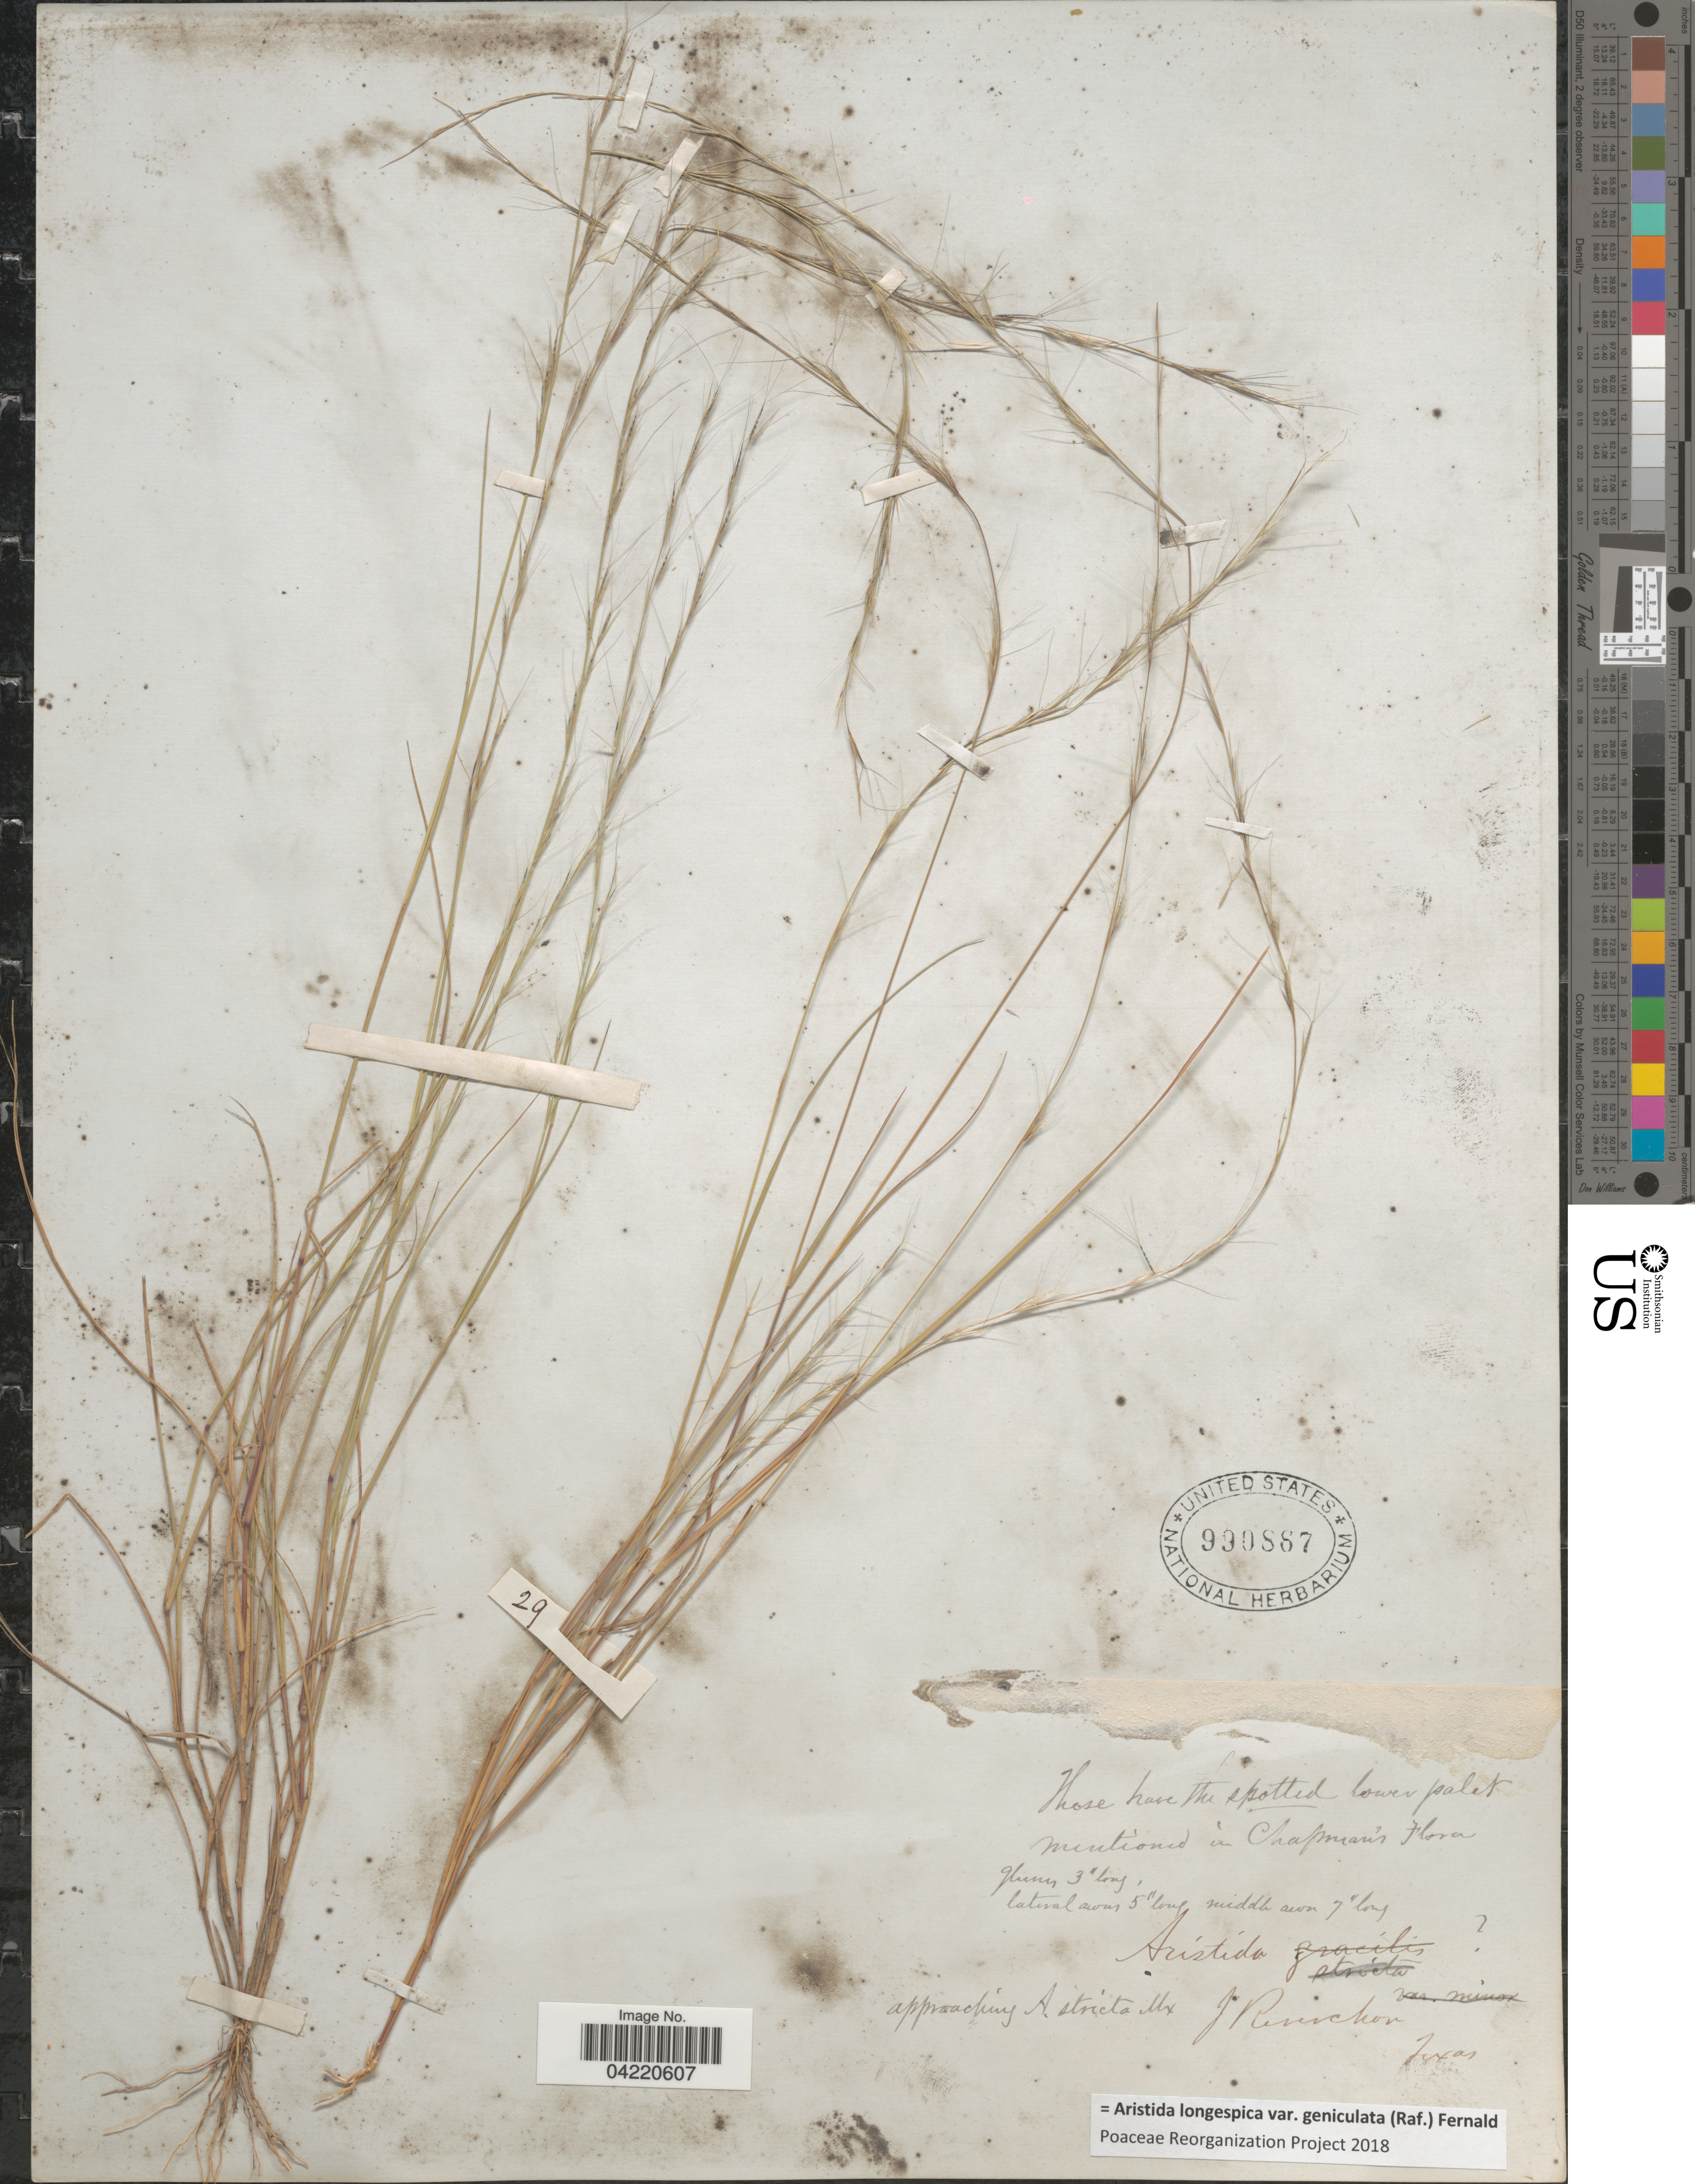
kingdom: Plantae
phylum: Tracheophyta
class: Liliopsida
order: Poales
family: Poaceae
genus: Aristida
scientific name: Aristida longespica var. geniculata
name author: (Raf.) Fernald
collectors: J. Reverchon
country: United States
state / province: Texas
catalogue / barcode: US 990867